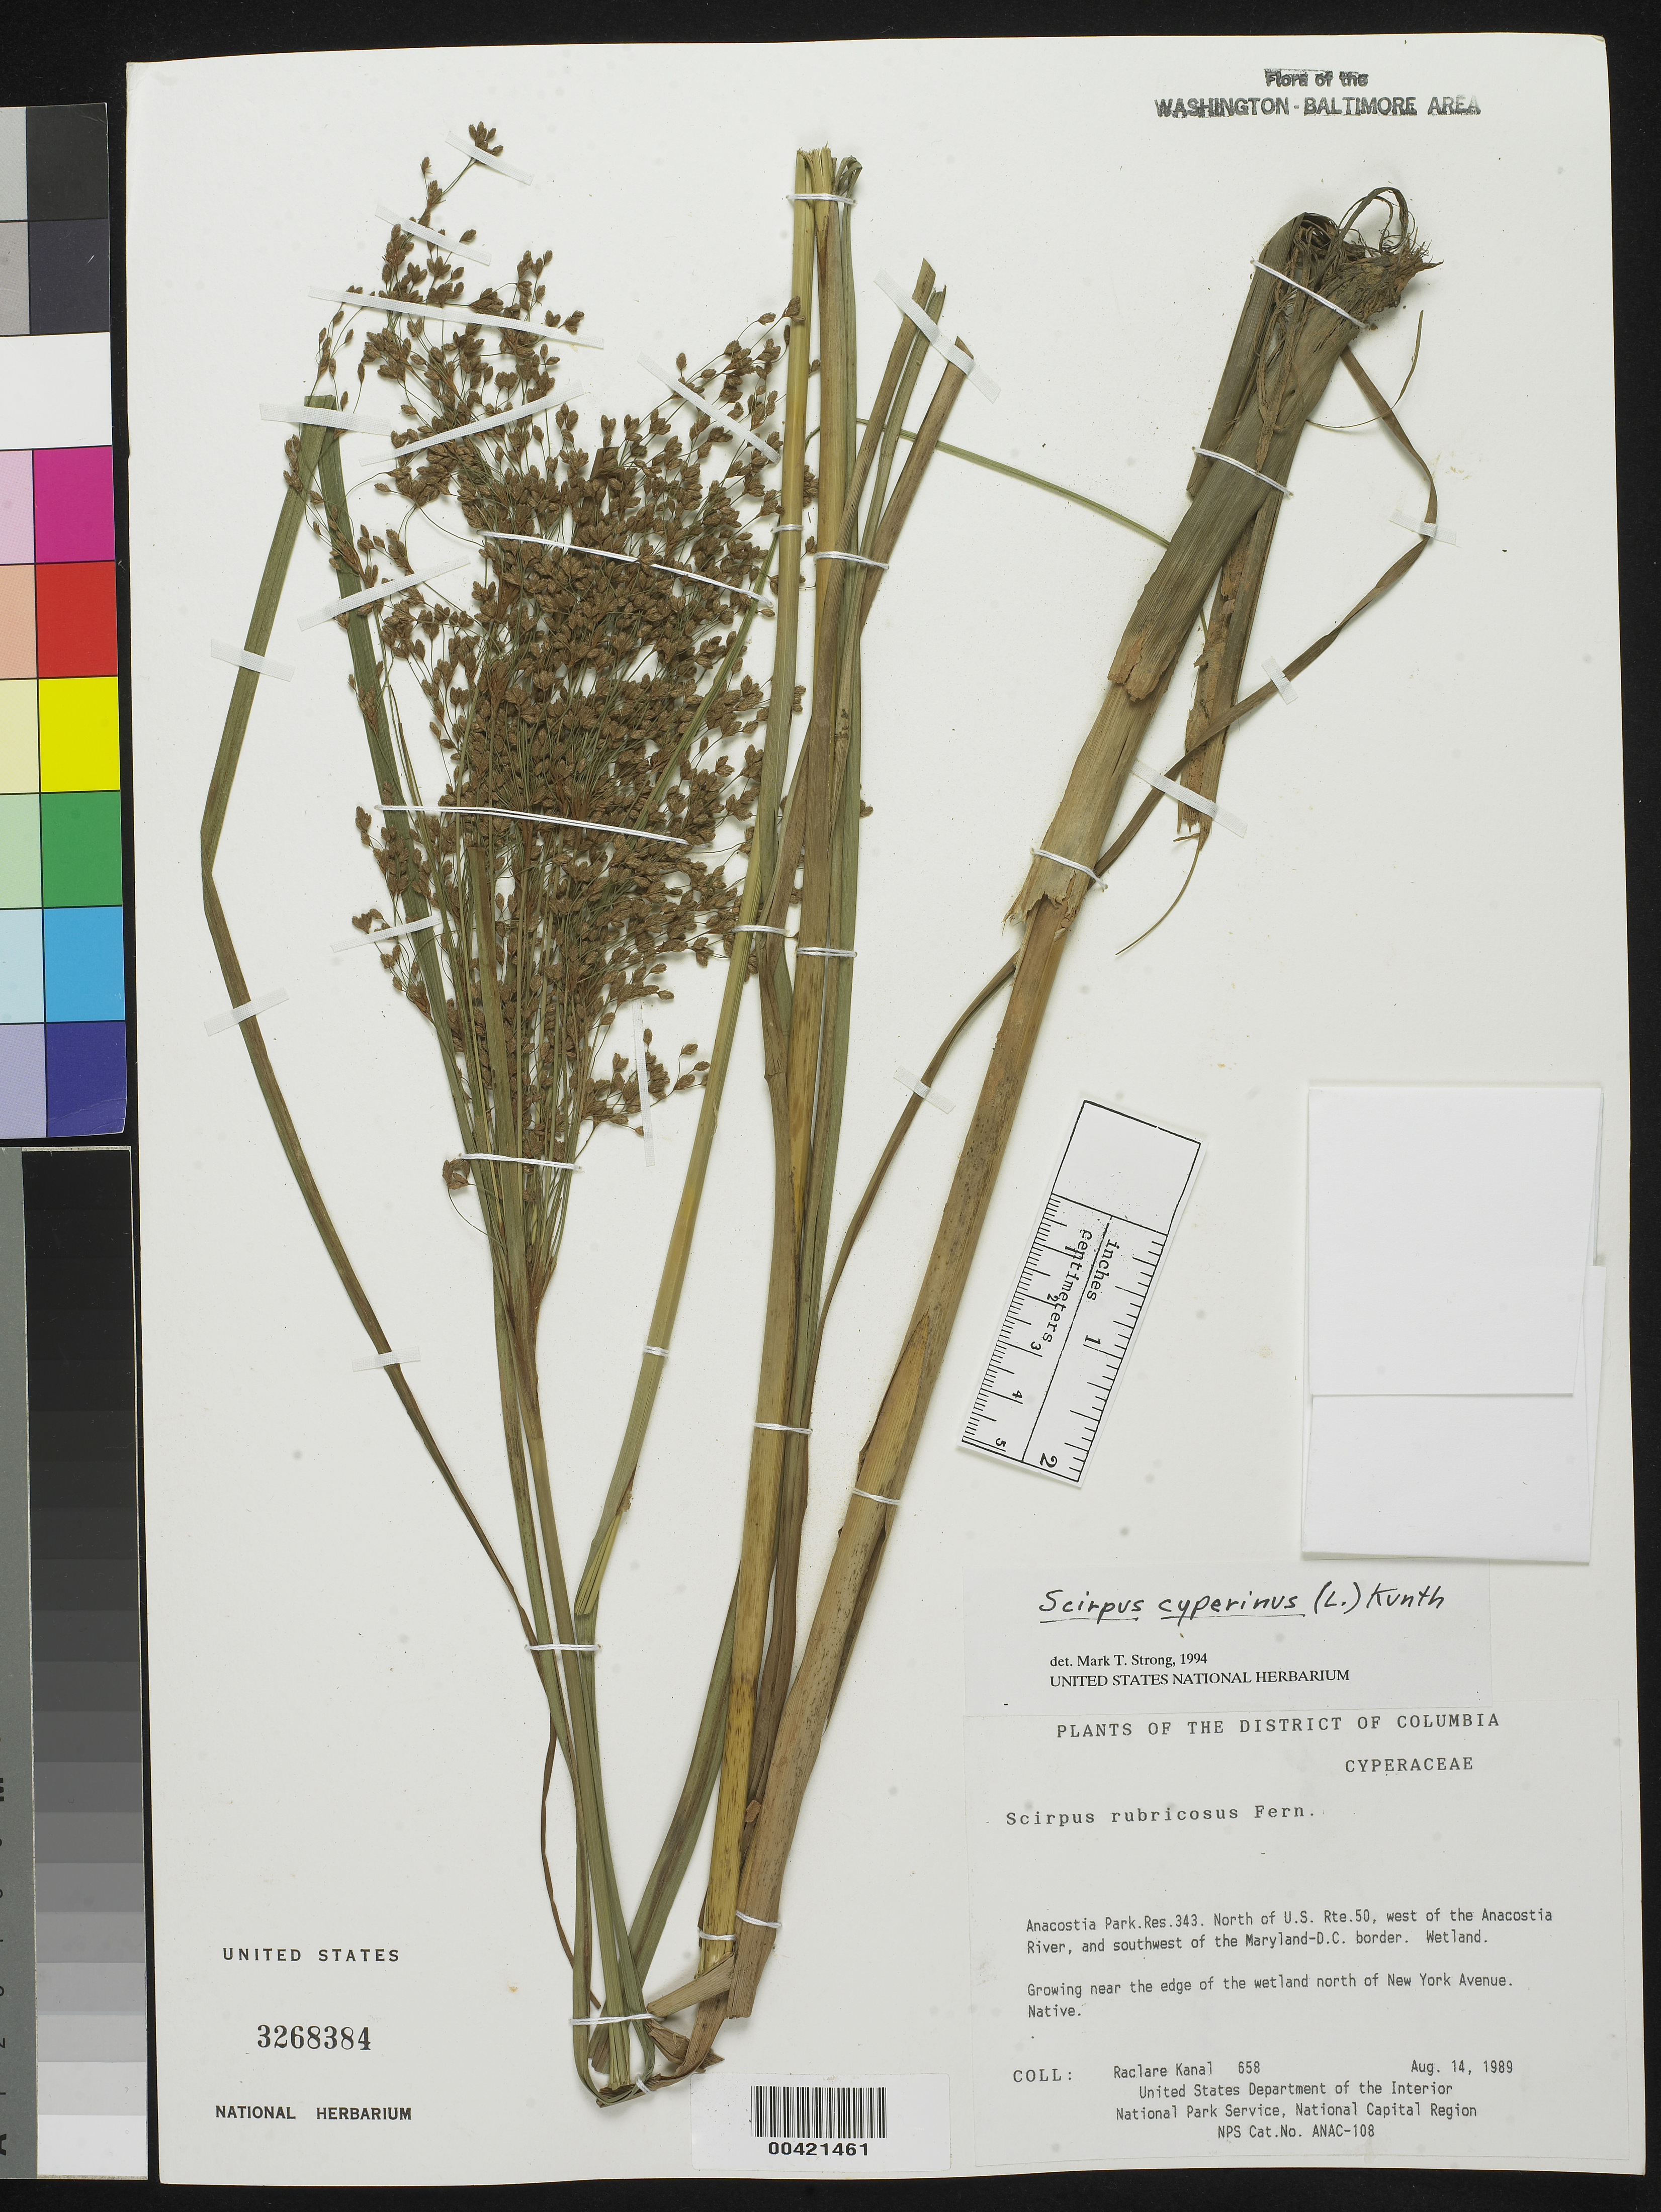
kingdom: Plantae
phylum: Tracheophyta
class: Liliopsida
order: Poales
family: Cyperaceae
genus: Scirpus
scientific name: Scirpus cyperinus (L.) Kunth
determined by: Strong, M. T., (US), Smithsonian Institution - National Museum of Natural History (UNITED STATES)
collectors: R. Kanal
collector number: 658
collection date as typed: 14 Aug 1989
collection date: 1989-08-14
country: United States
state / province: District of Columbia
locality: Anacostia Park, N of US Rt. 50, W of Anacostia River and SW of Maryland-DC border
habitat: Wetland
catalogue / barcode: US 3268384